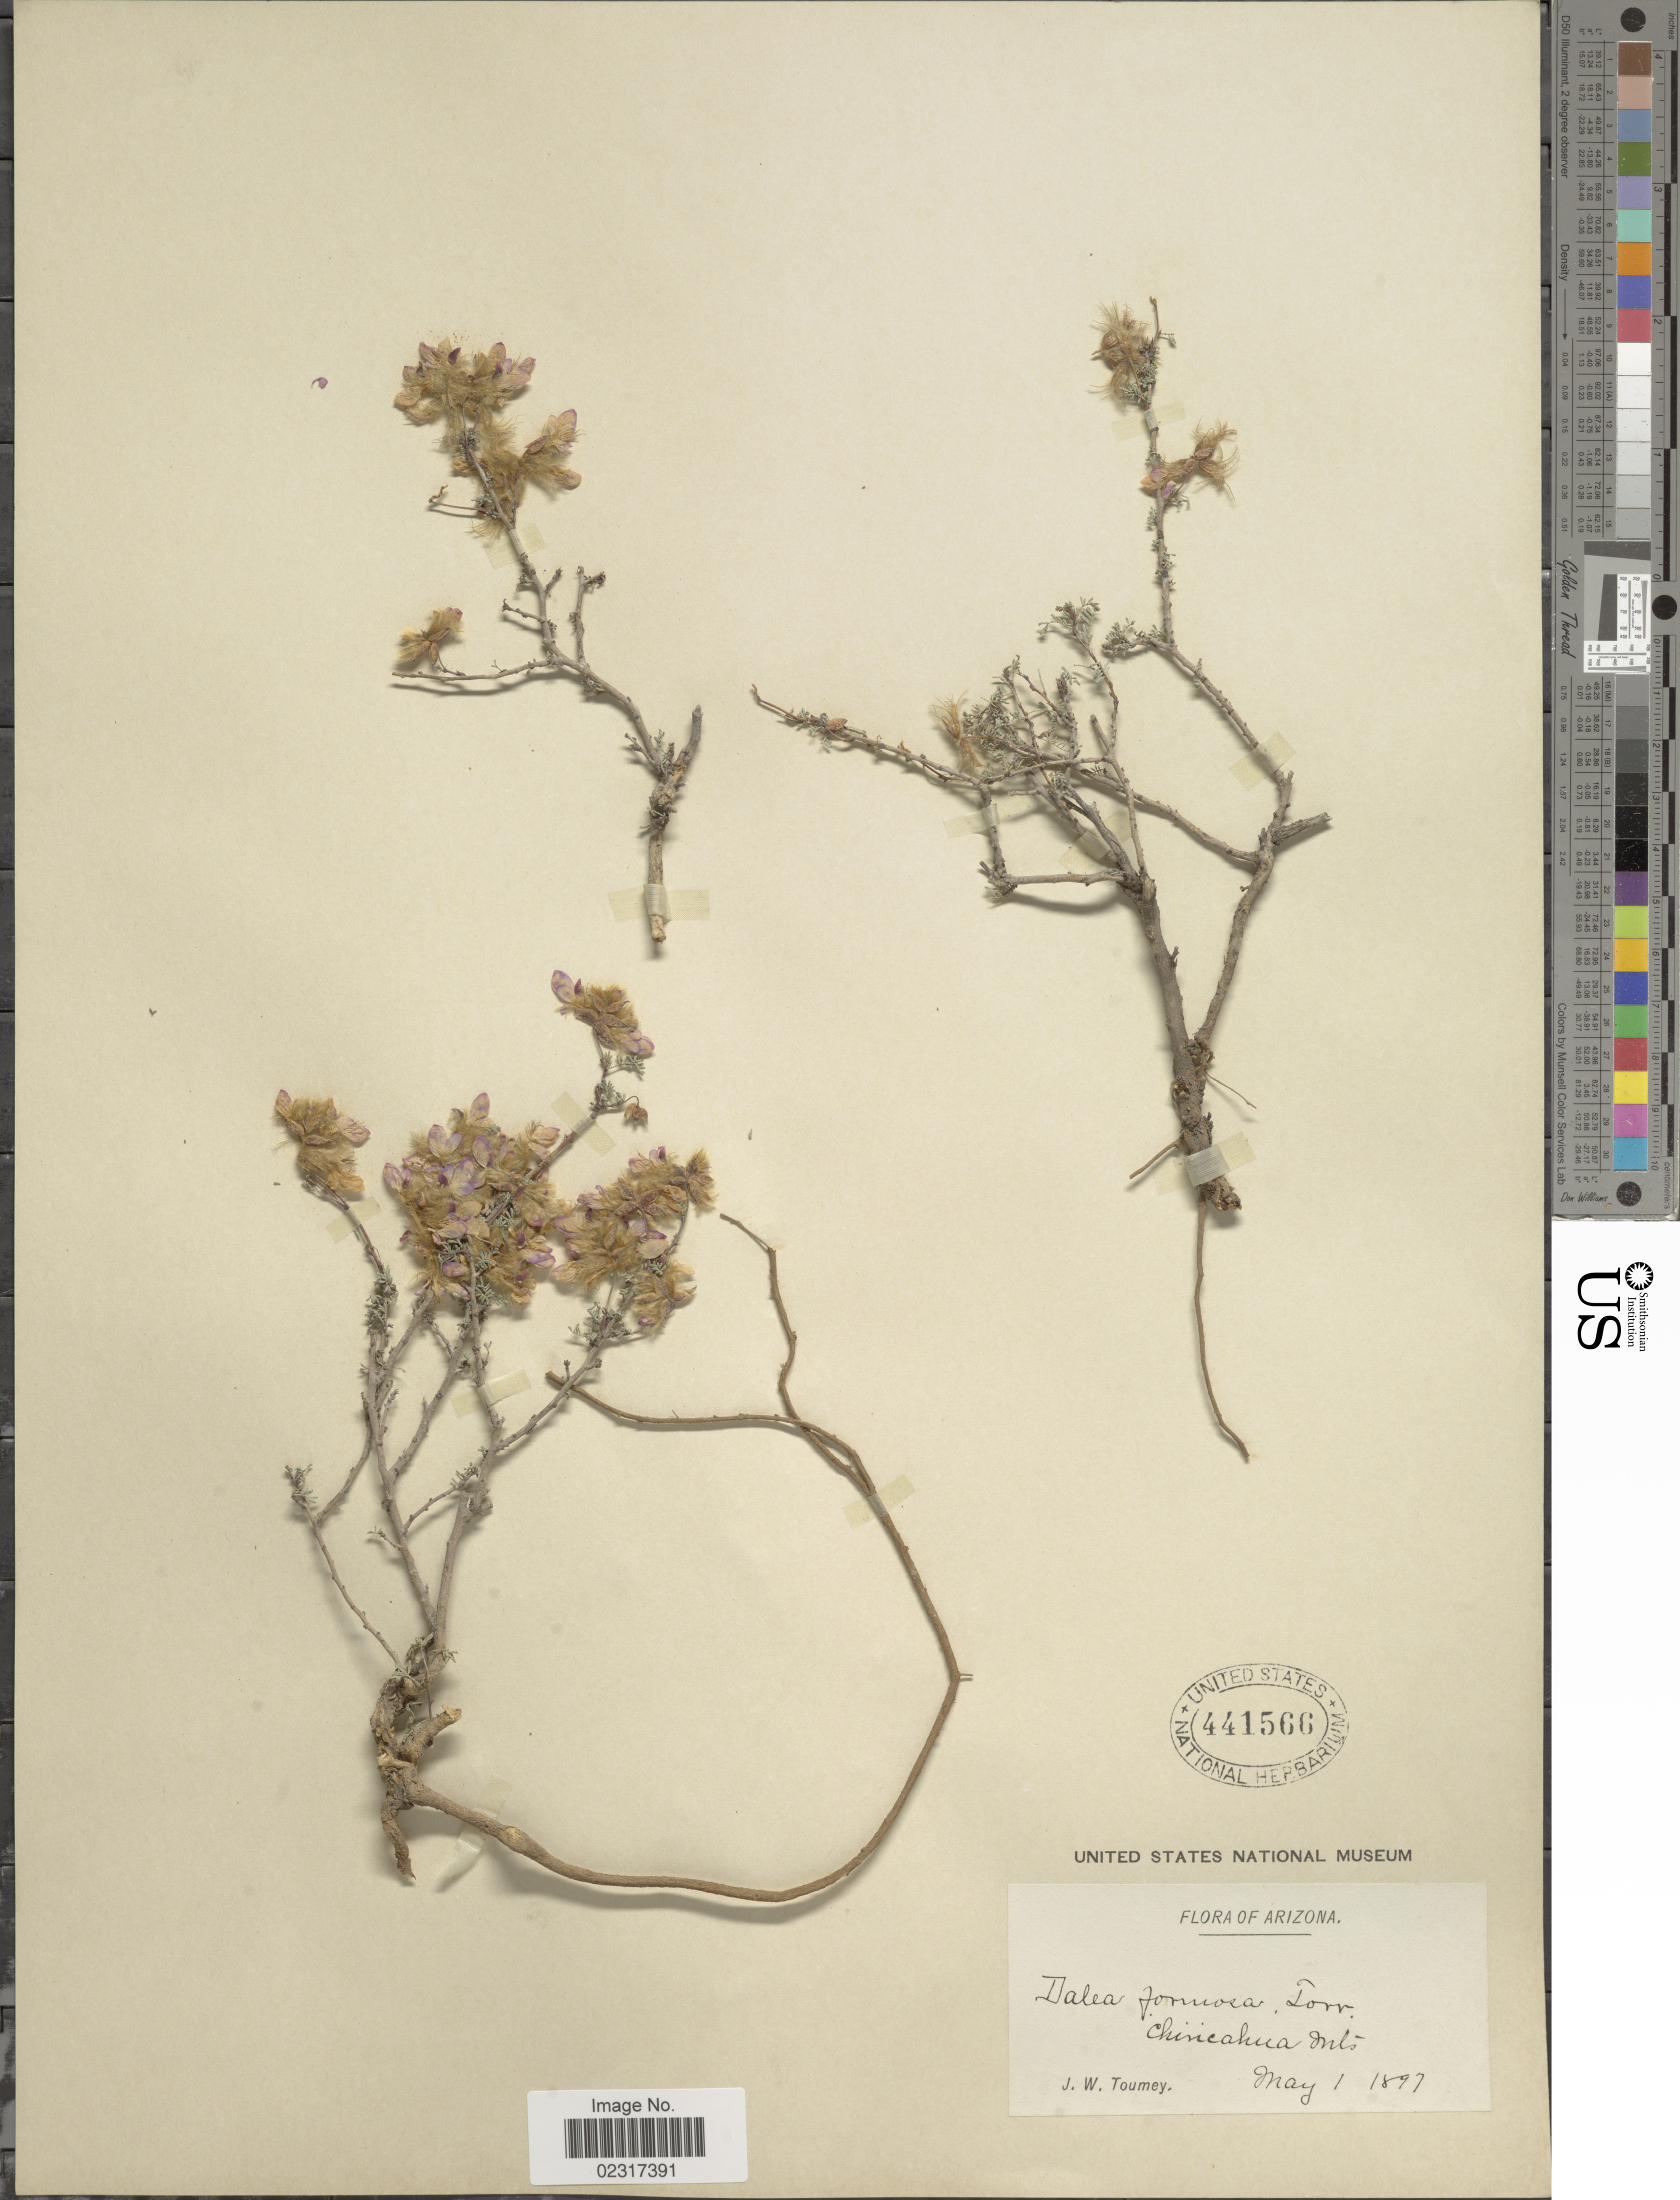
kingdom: Plantae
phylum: Tracheophyta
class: Magnoliopsida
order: Fabales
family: Fabaceae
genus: Dalea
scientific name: Dalea formosa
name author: Torr.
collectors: J. W. Toumey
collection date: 1897-05-01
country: United States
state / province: Arizona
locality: Chiricahua Mts.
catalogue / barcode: US 441566